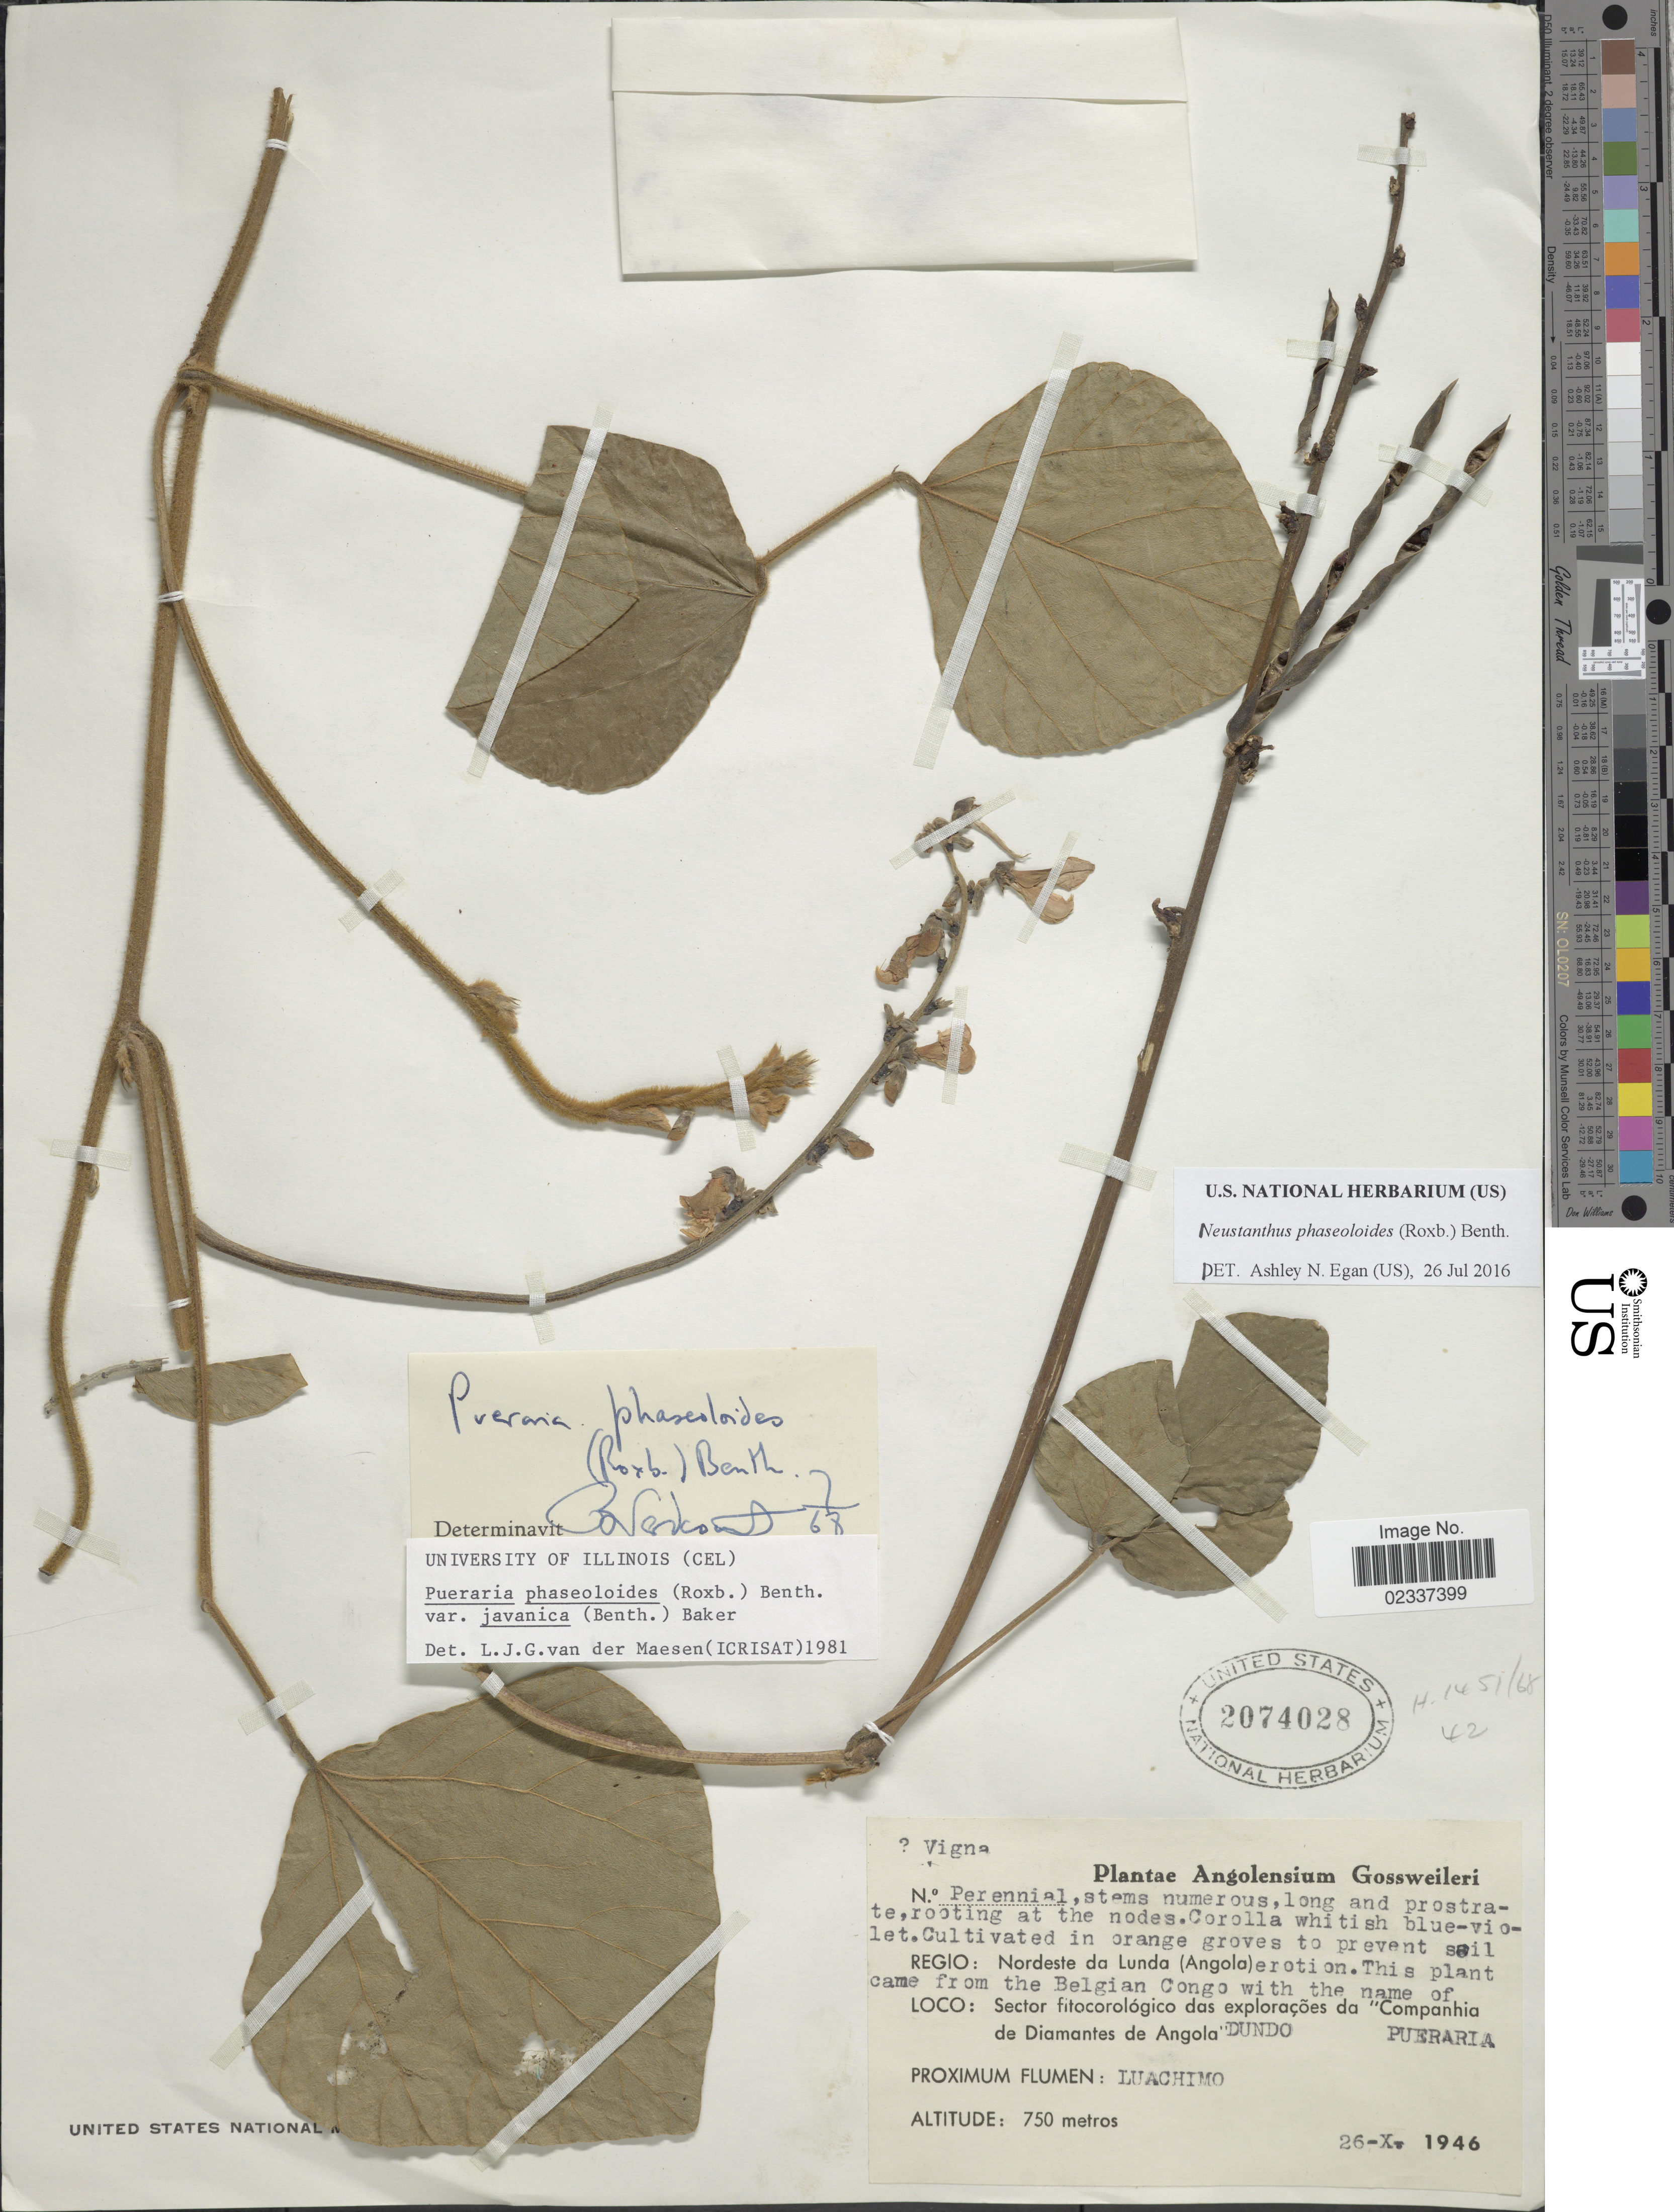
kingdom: Plantae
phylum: Tracheophyta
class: Magnoliopsida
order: Fabales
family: Fabaceae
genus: Neustanthus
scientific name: Neustanthus phaseoloides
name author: (Roxb.) Benth.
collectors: -. Gossweiler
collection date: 1946-10-26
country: Angola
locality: Regio: Nordeste da Lunda (Angola), Sector fitocorologico das exploracoes da Companhia de Diamantes de Angola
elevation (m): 750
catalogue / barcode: US 2074028